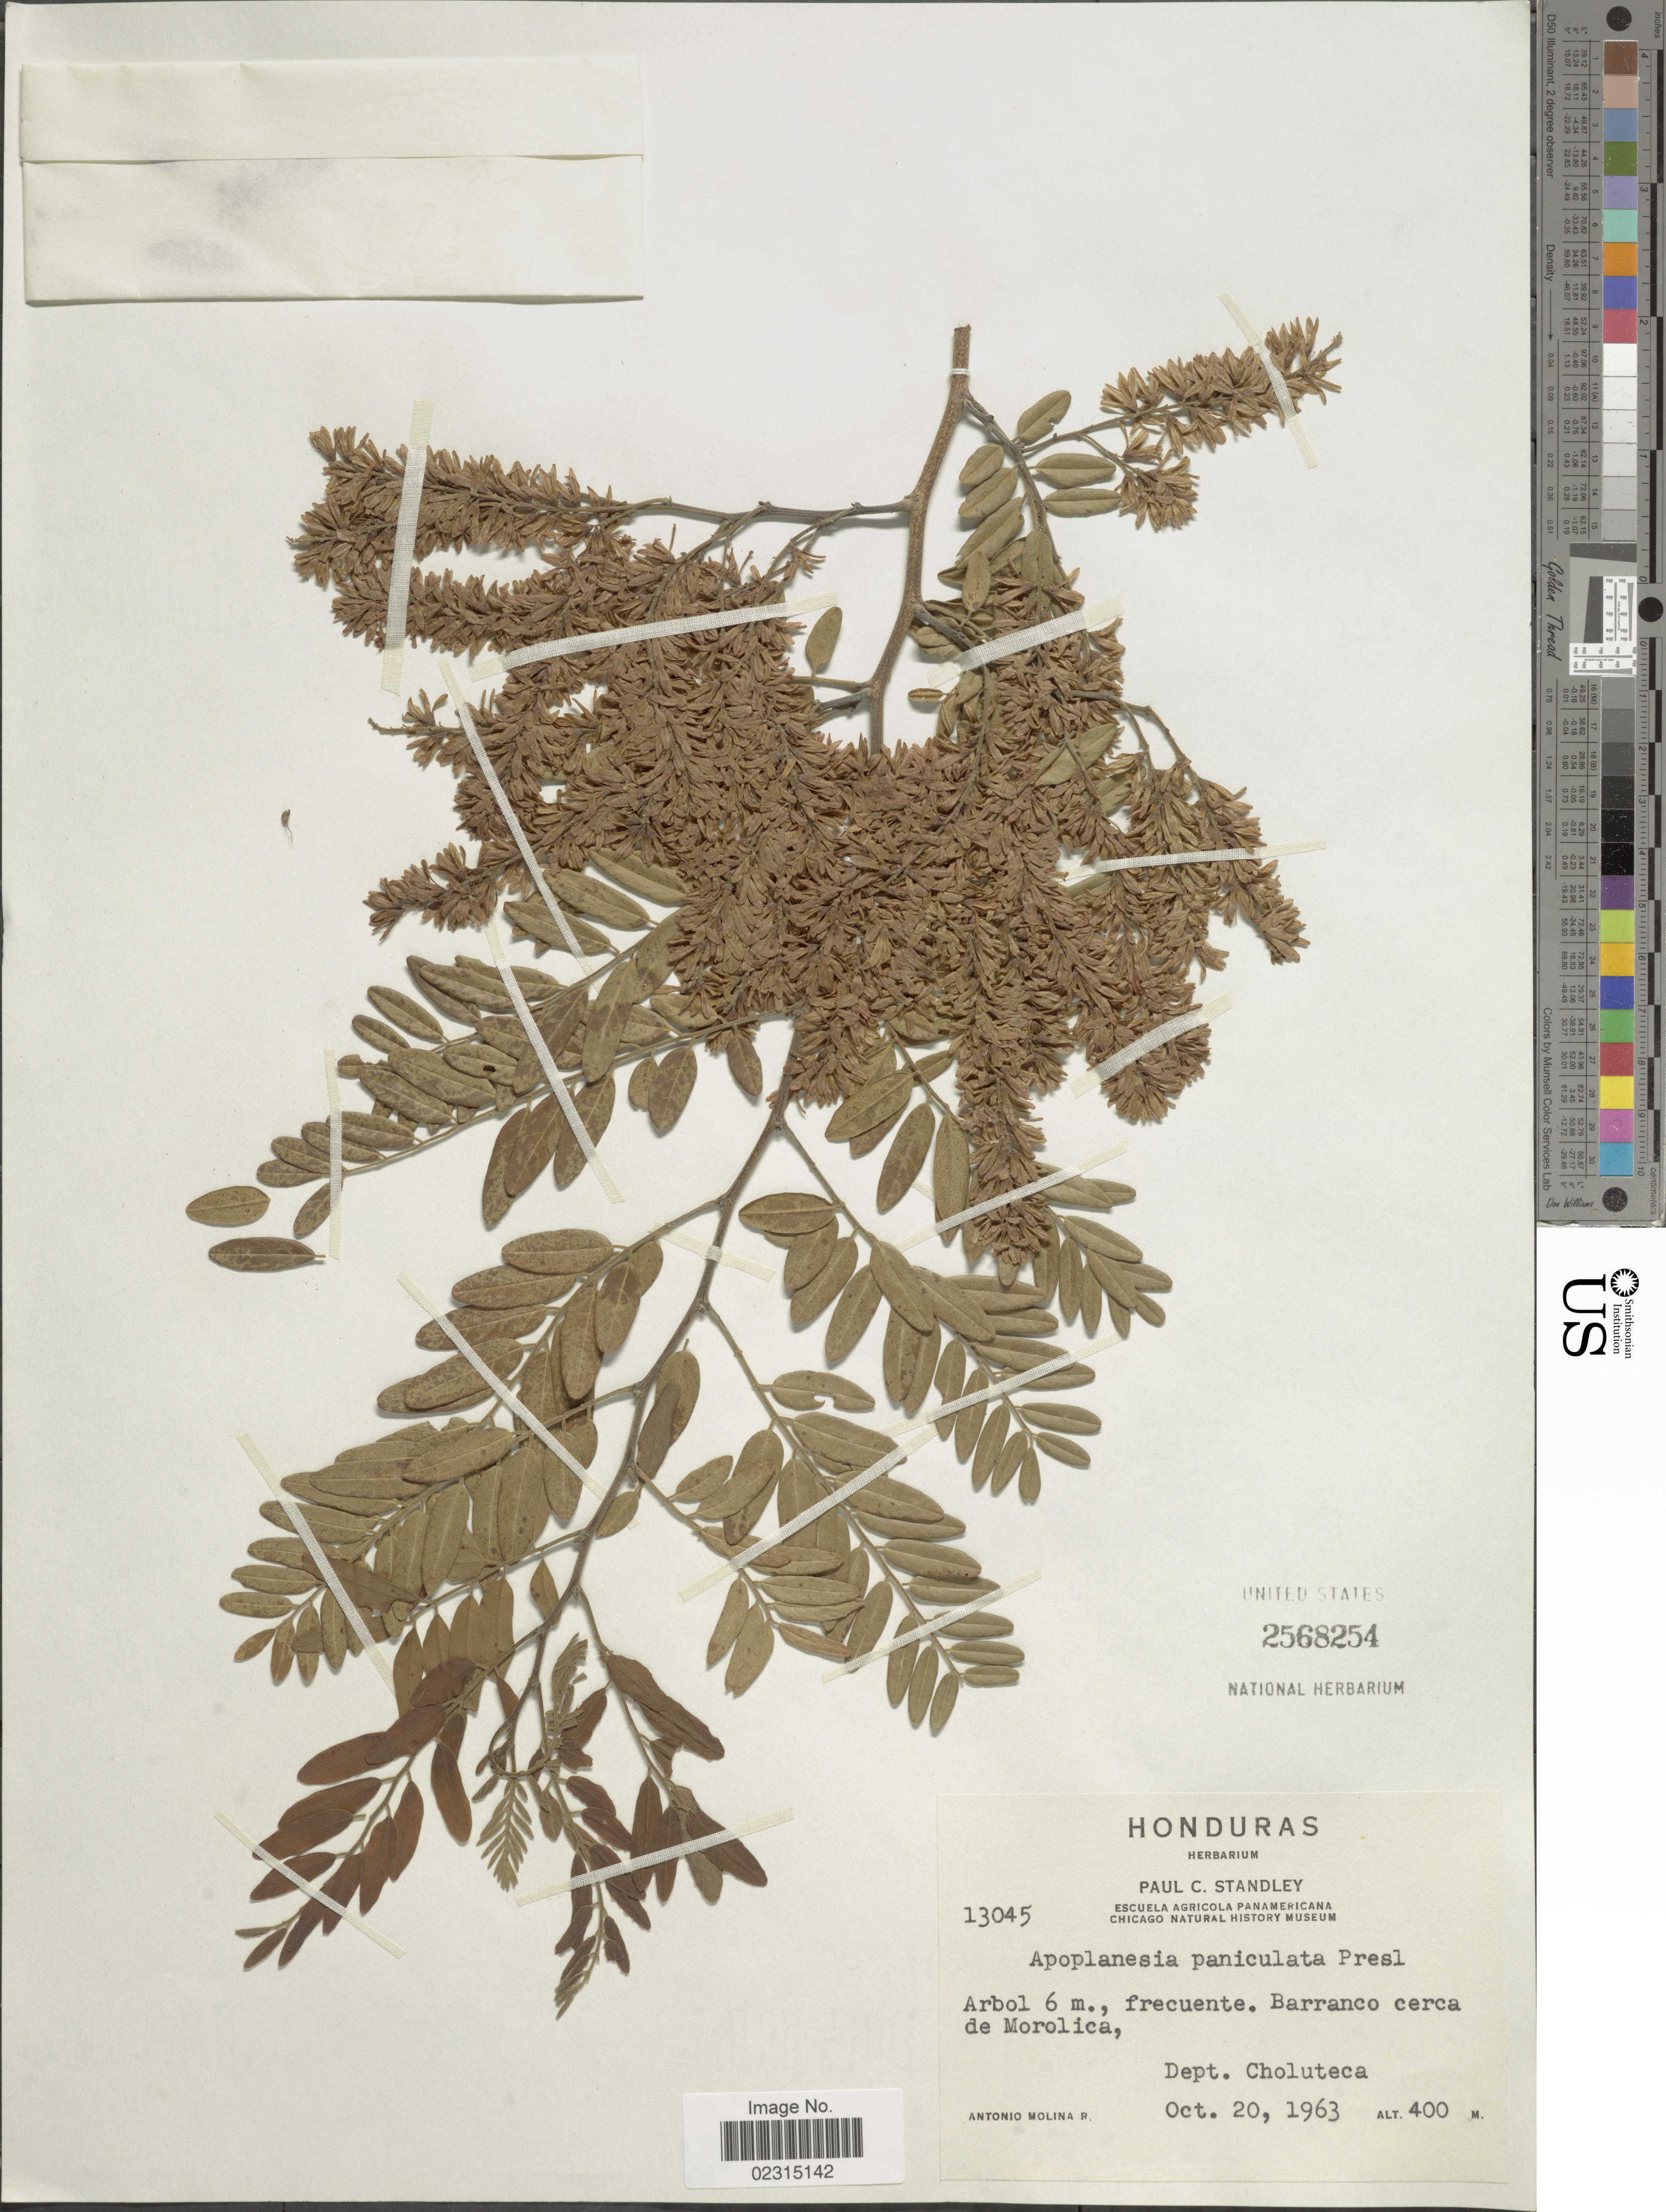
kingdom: Plantae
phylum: Tracheophyta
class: Magnoliopsida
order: Fabales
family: Fabaceae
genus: Apoplanesia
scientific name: Apoplanesia paniculata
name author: C. Presl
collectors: A. Molina R.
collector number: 13045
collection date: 1963-10-20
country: Honduras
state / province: Choluteca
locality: Barranco de Morolica, Dept. Choluteca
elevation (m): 400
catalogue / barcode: US 2568254